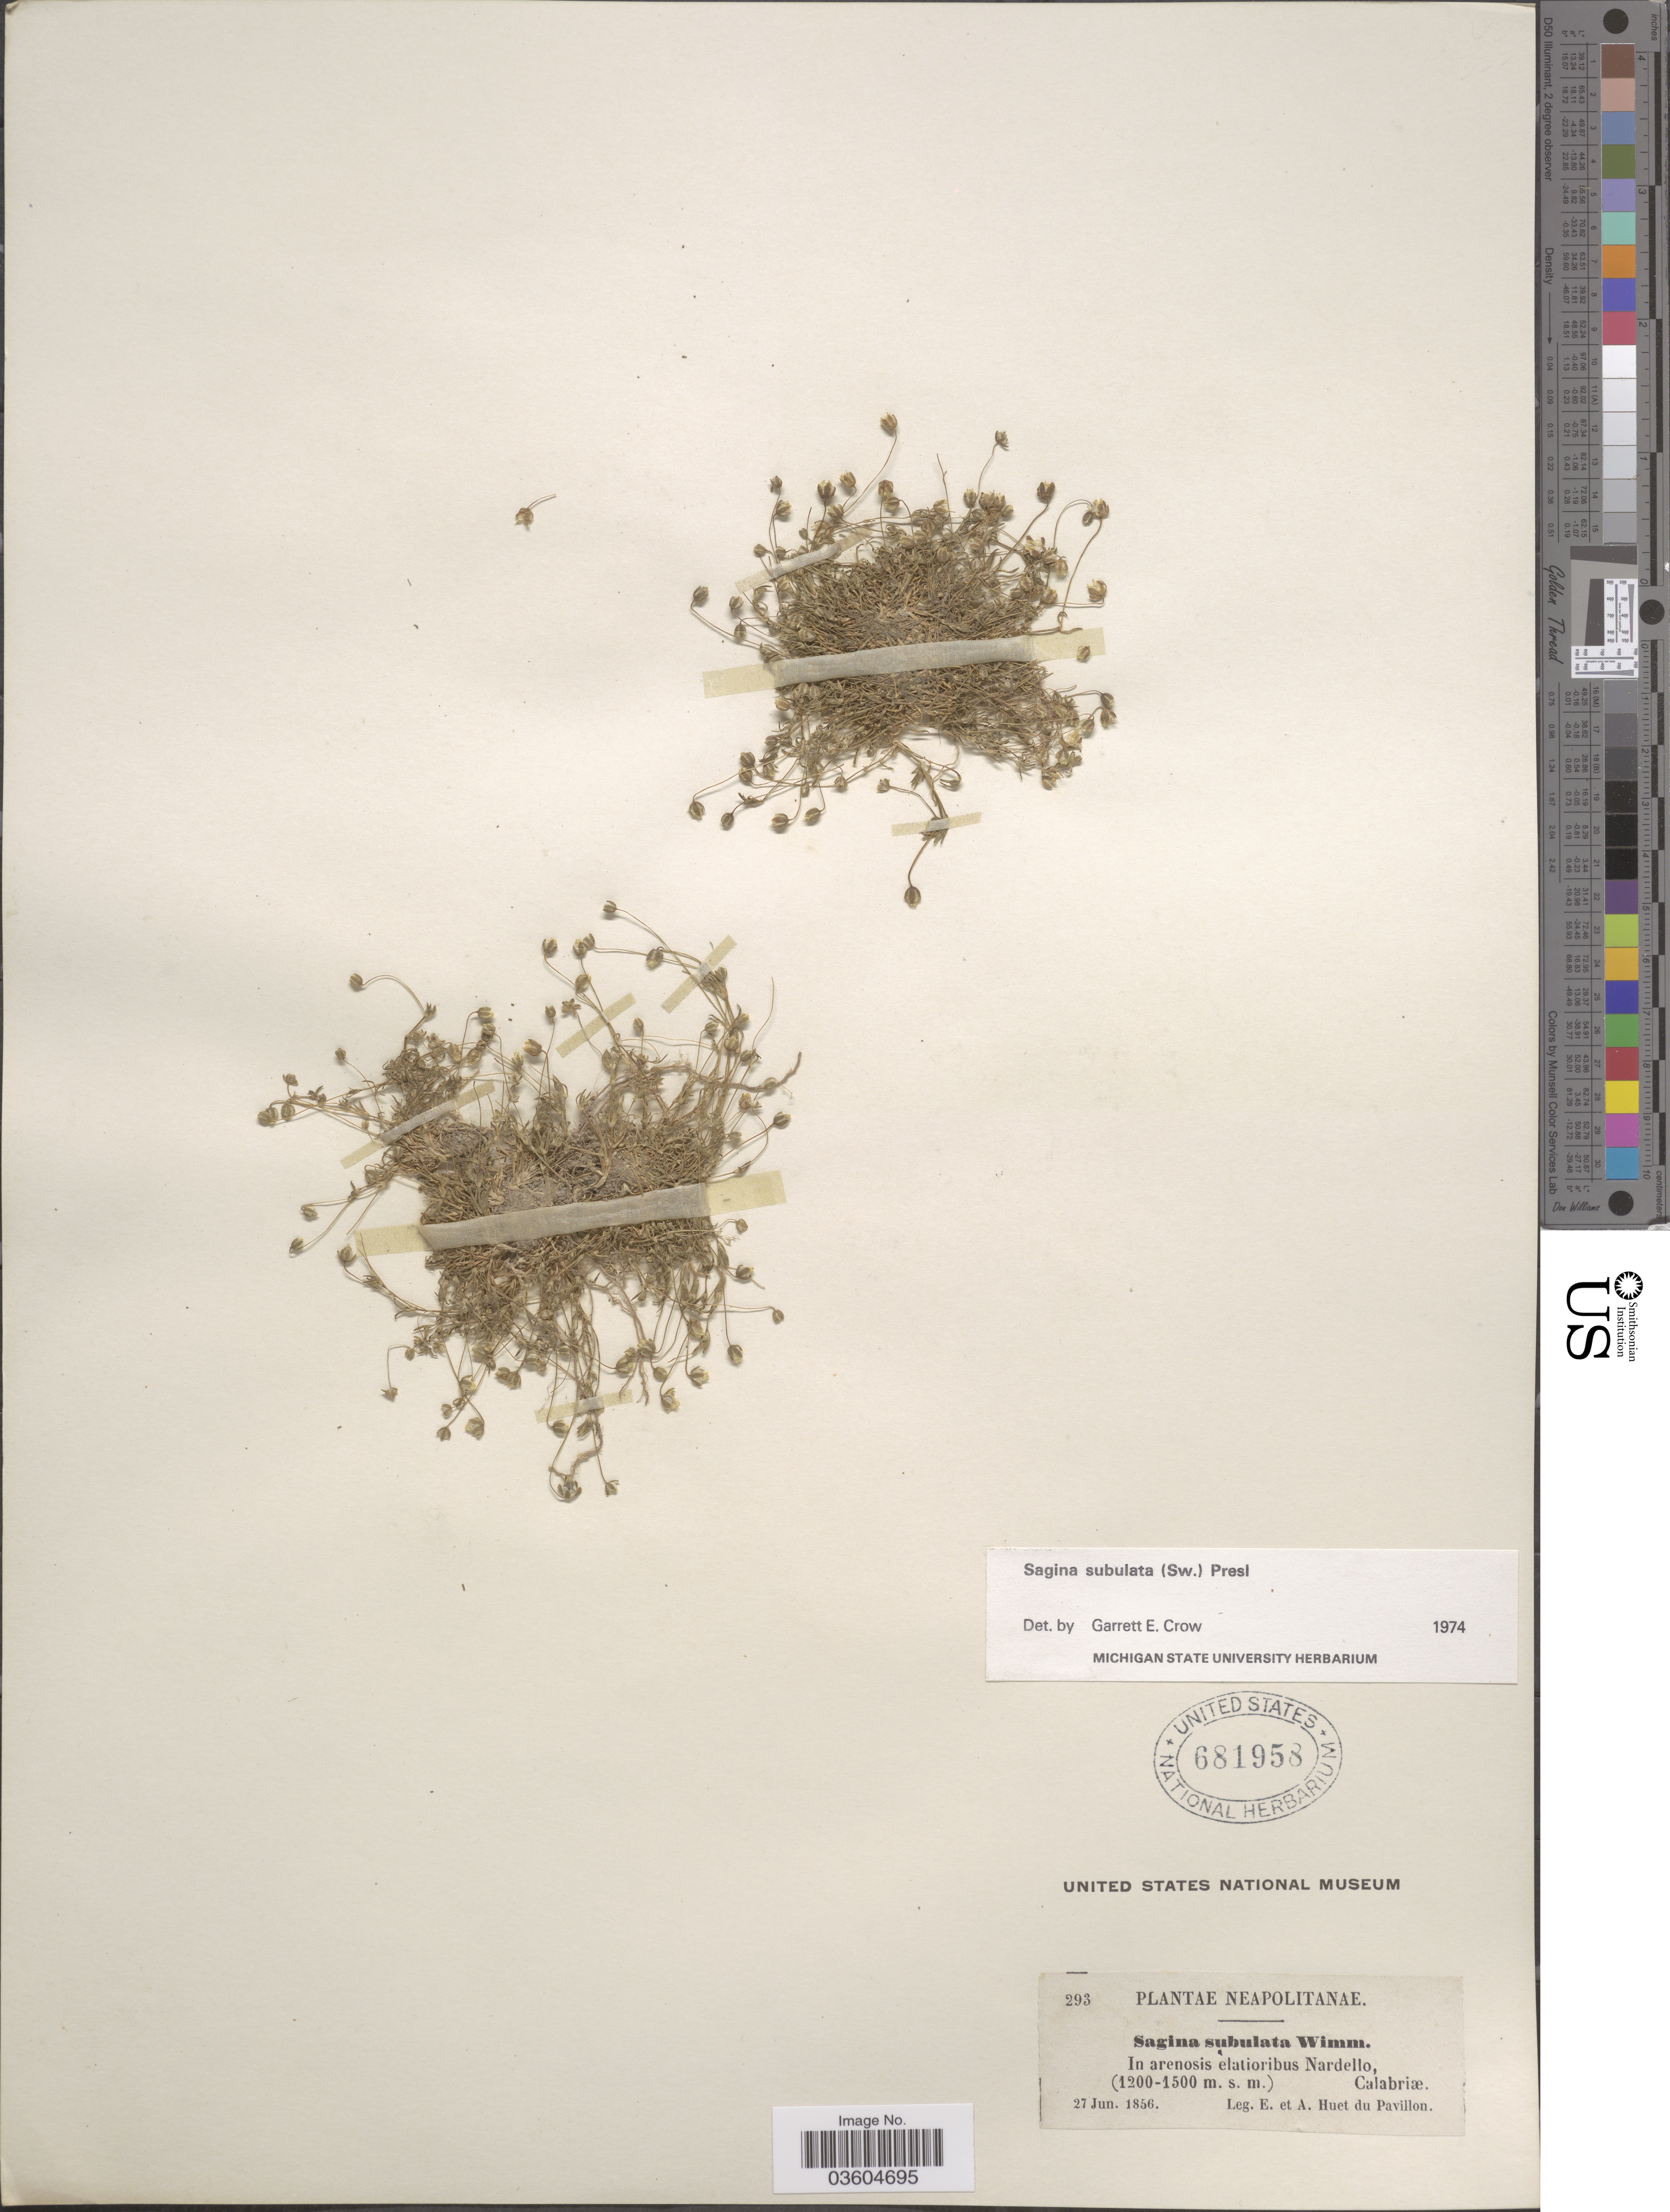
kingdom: Plantae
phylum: Tracheophyta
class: Magnoliopsida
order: Caryophyllales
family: Caryophyllaceae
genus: Sagina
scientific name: Sagina subulata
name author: (Sw.) C. Presl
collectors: E. Huet du Pavillon & A. Huet du Pavillon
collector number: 293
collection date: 1856-06-27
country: Italy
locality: Neopolitanae. In arenosis elatioribus Nardello, Calabriæ.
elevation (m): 1200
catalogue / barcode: US 681958